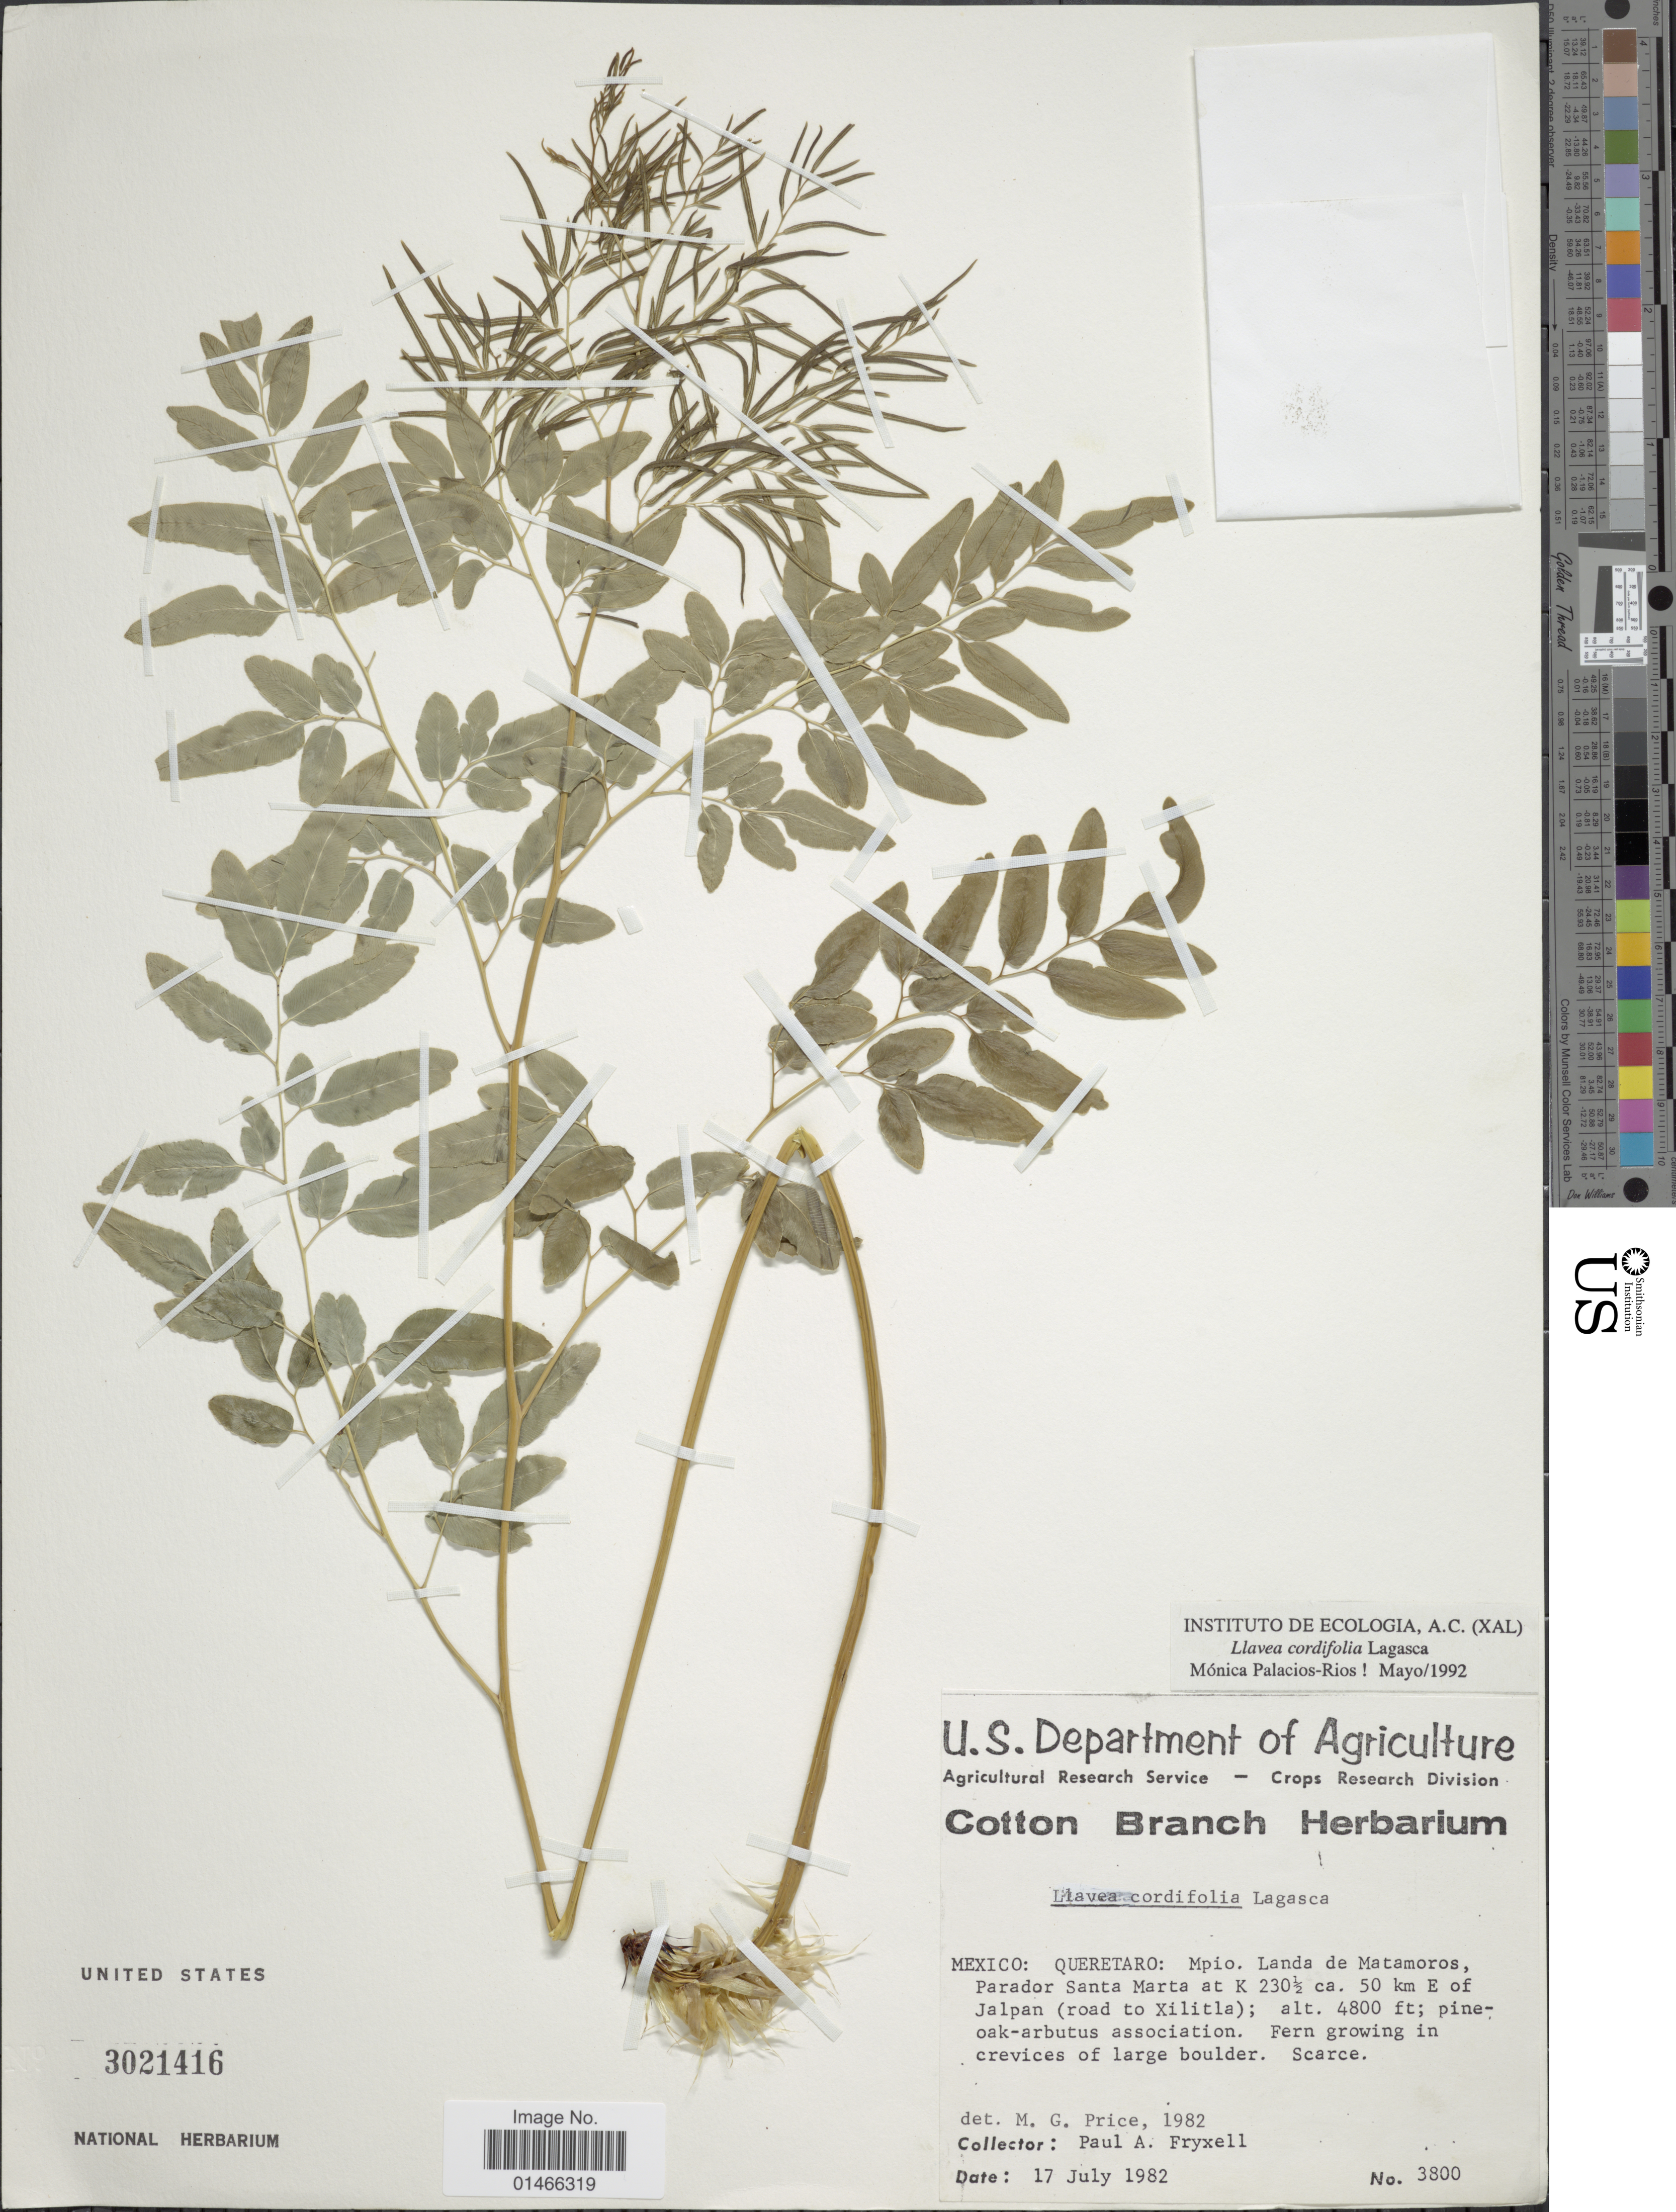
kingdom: Plantae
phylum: Tracheophyta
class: Polypodiopsida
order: Polypodiales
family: Pteridaceae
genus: Llavea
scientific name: Llavea cordifolia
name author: Lag.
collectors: P. A. Fryxell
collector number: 3800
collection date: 1982-07-17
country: Mexico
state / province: Querétaro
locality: Mpio. Landa de Matamoros, Paradot Santa Marta at K 230½ ca. 50 km E of Jalpan (road to Xilitla).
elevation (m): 1463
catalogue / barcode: US 3021416